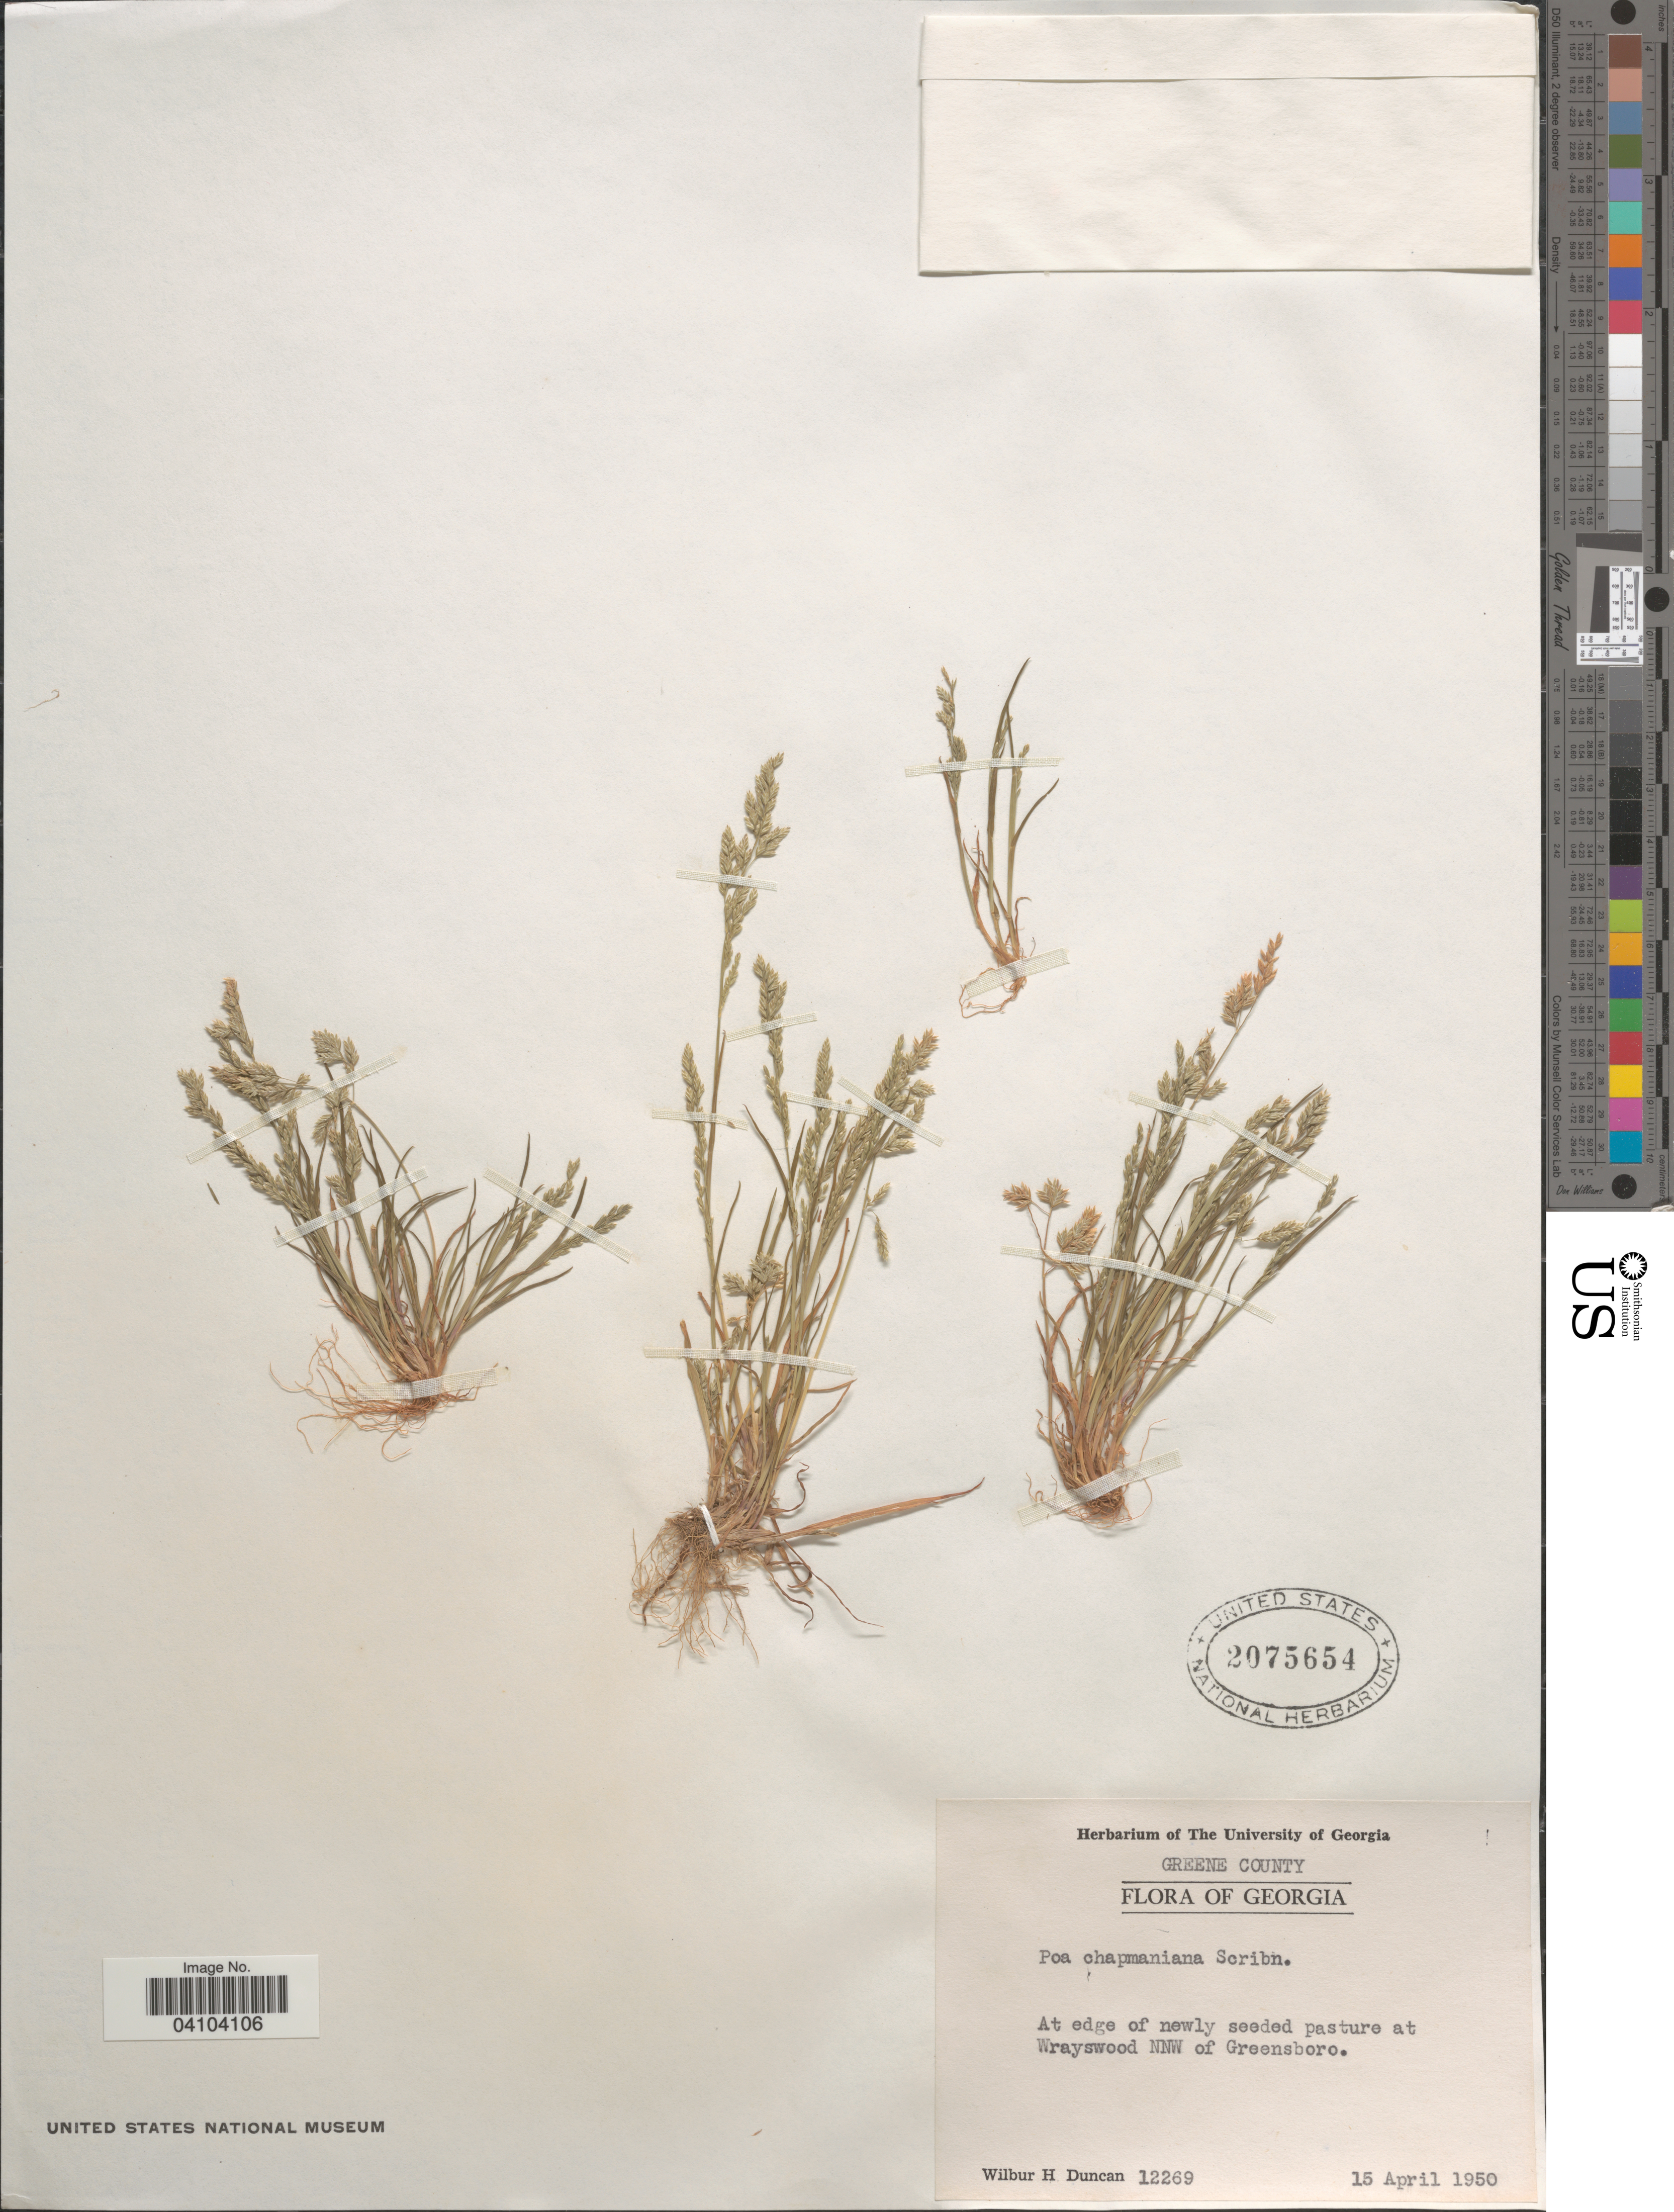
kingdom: Plantae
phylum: Tracheophyta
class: Liliopsida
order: Poales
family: Poaceae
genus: Poa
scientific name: Poa chapmaniana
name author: Scribn.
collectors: W. H. Duncan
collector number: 12269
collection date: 1950-04-15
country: United States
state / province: Georgia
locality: Greene County. At Wrayswood NNW of Greensboro.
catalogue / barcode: US 2075654